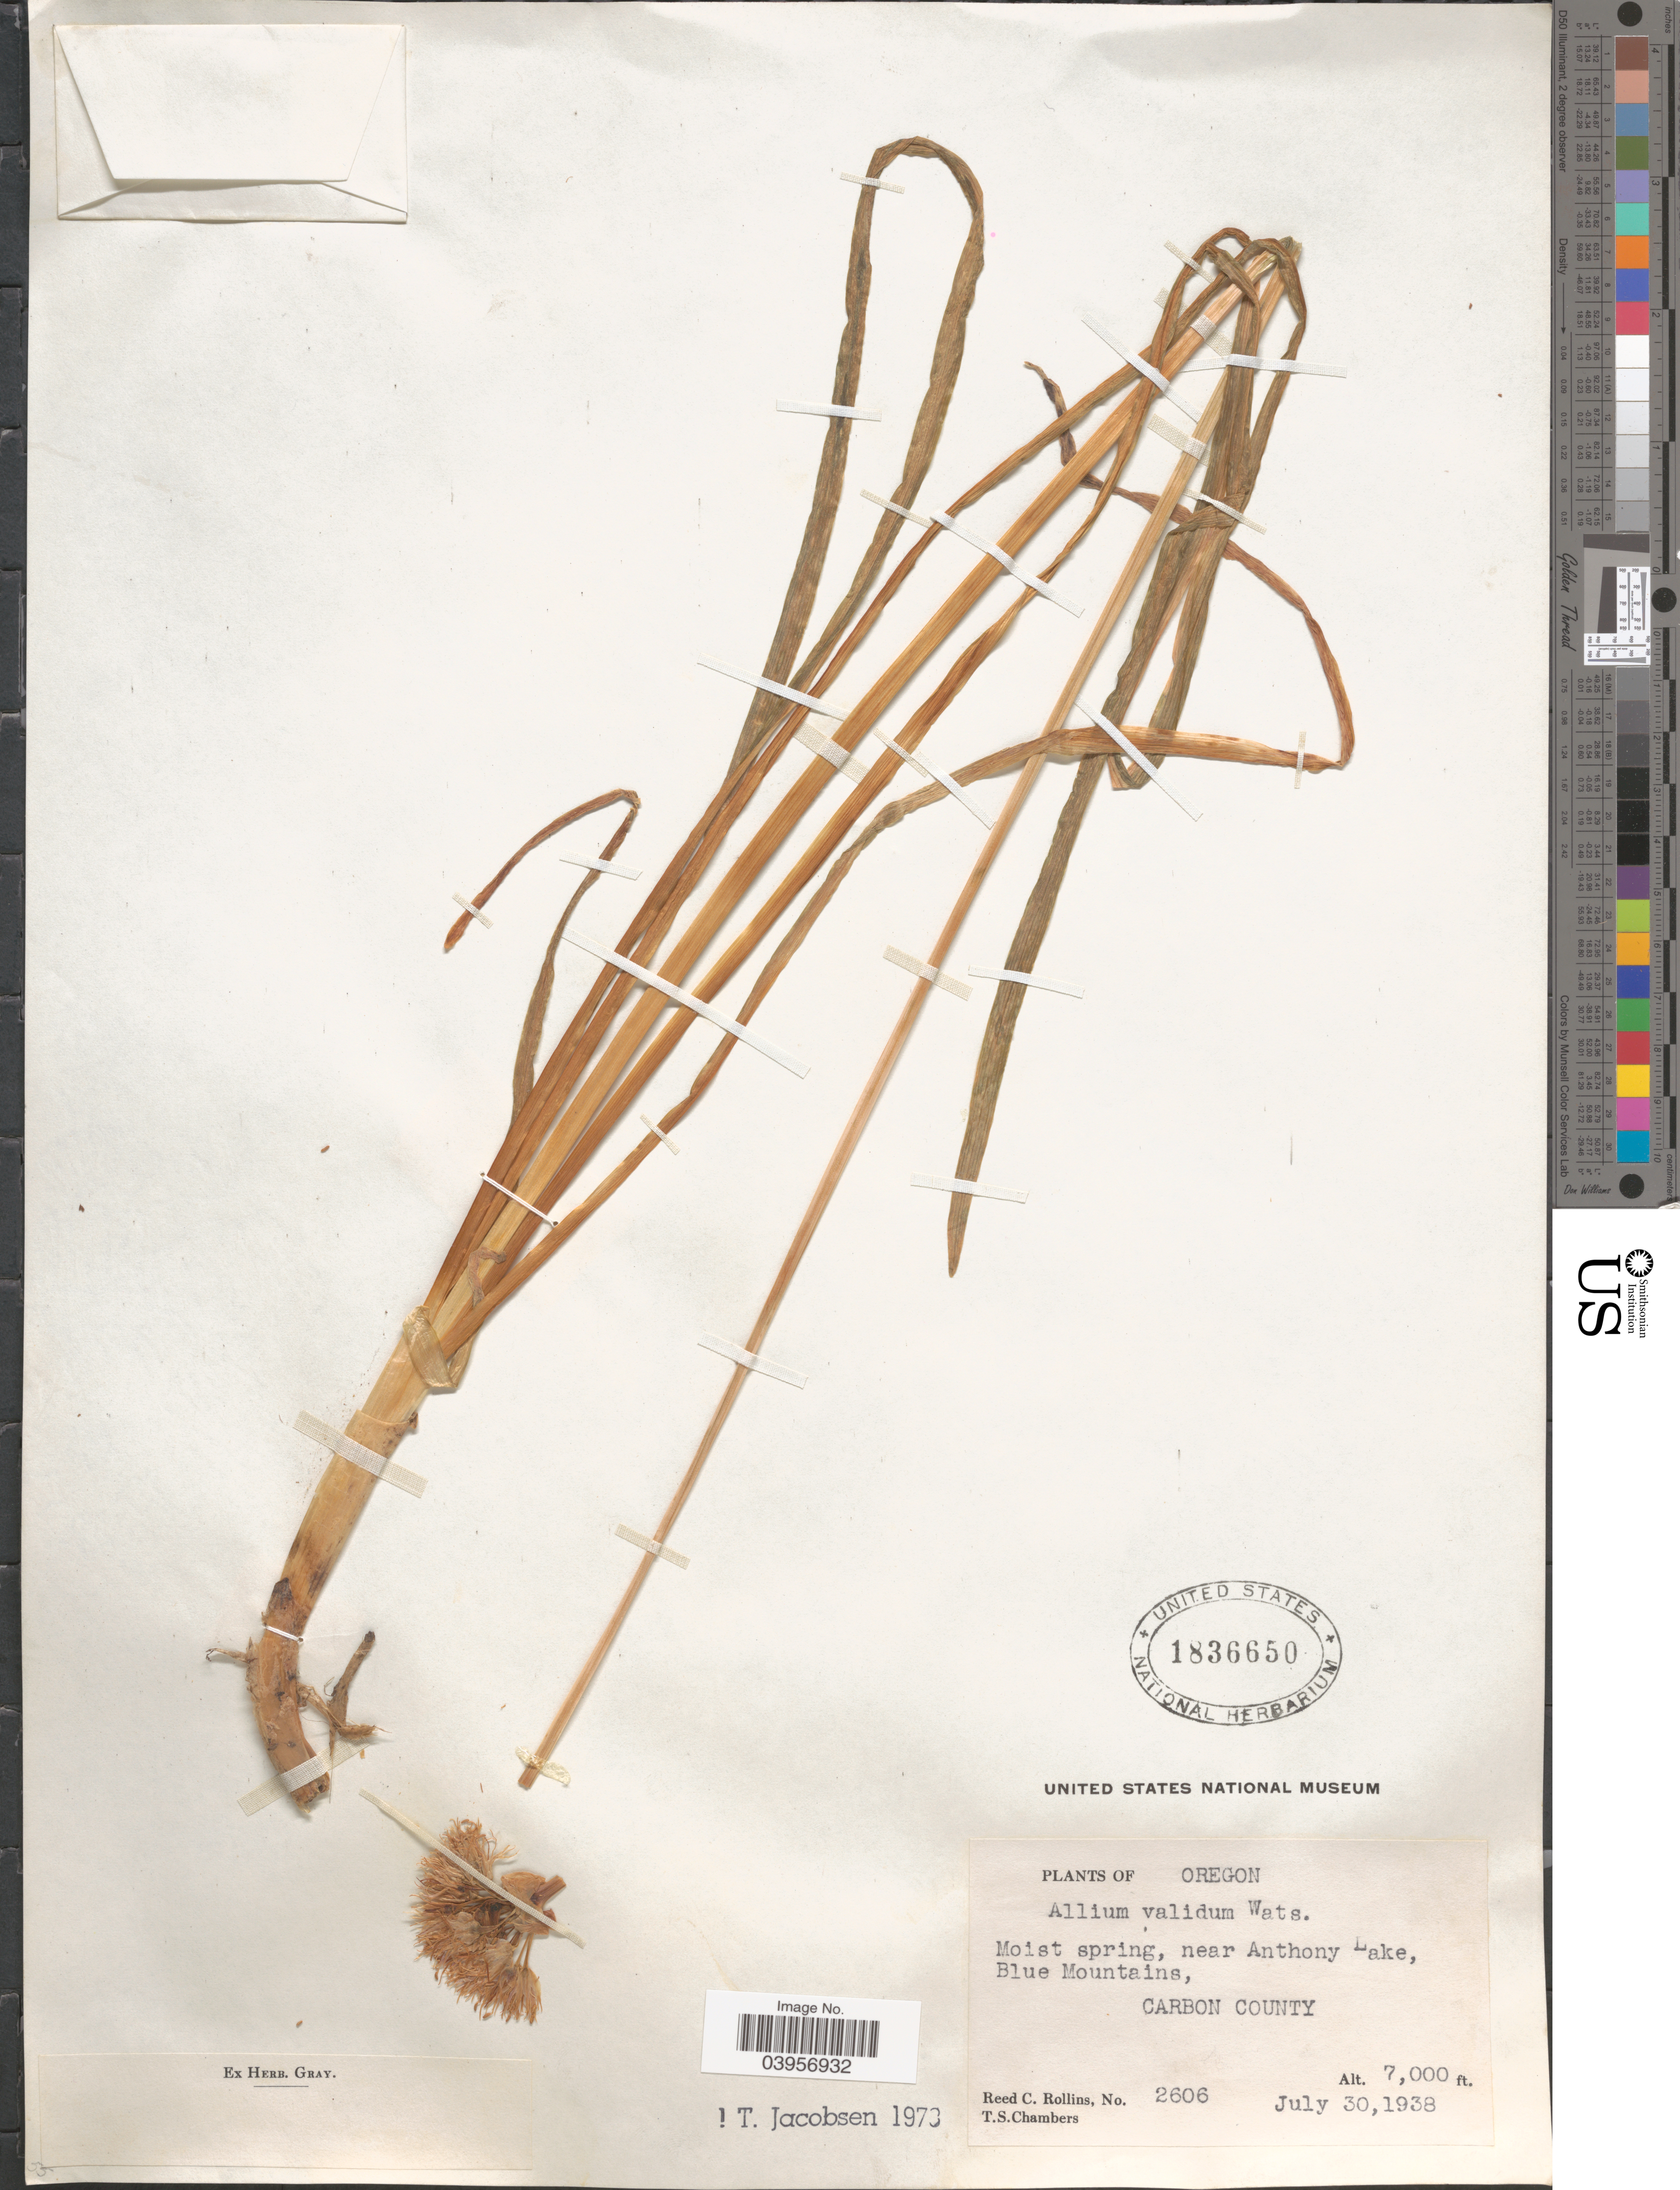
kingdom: Plantae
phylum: Tracheophyta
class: Liliopsida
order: Asparagales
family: Amaryllidaceae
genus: Allium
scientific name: Allium validum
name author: S. Watson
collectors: R. C. Rollins & T. Chambers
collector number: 2606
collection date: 1938-07-30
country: United States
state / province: Oregon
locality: Moist spring, near Anthony Lake, Blue Mountains, Carbon County.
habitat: moist spring near lake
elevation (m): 2134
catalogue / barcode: US 1836650